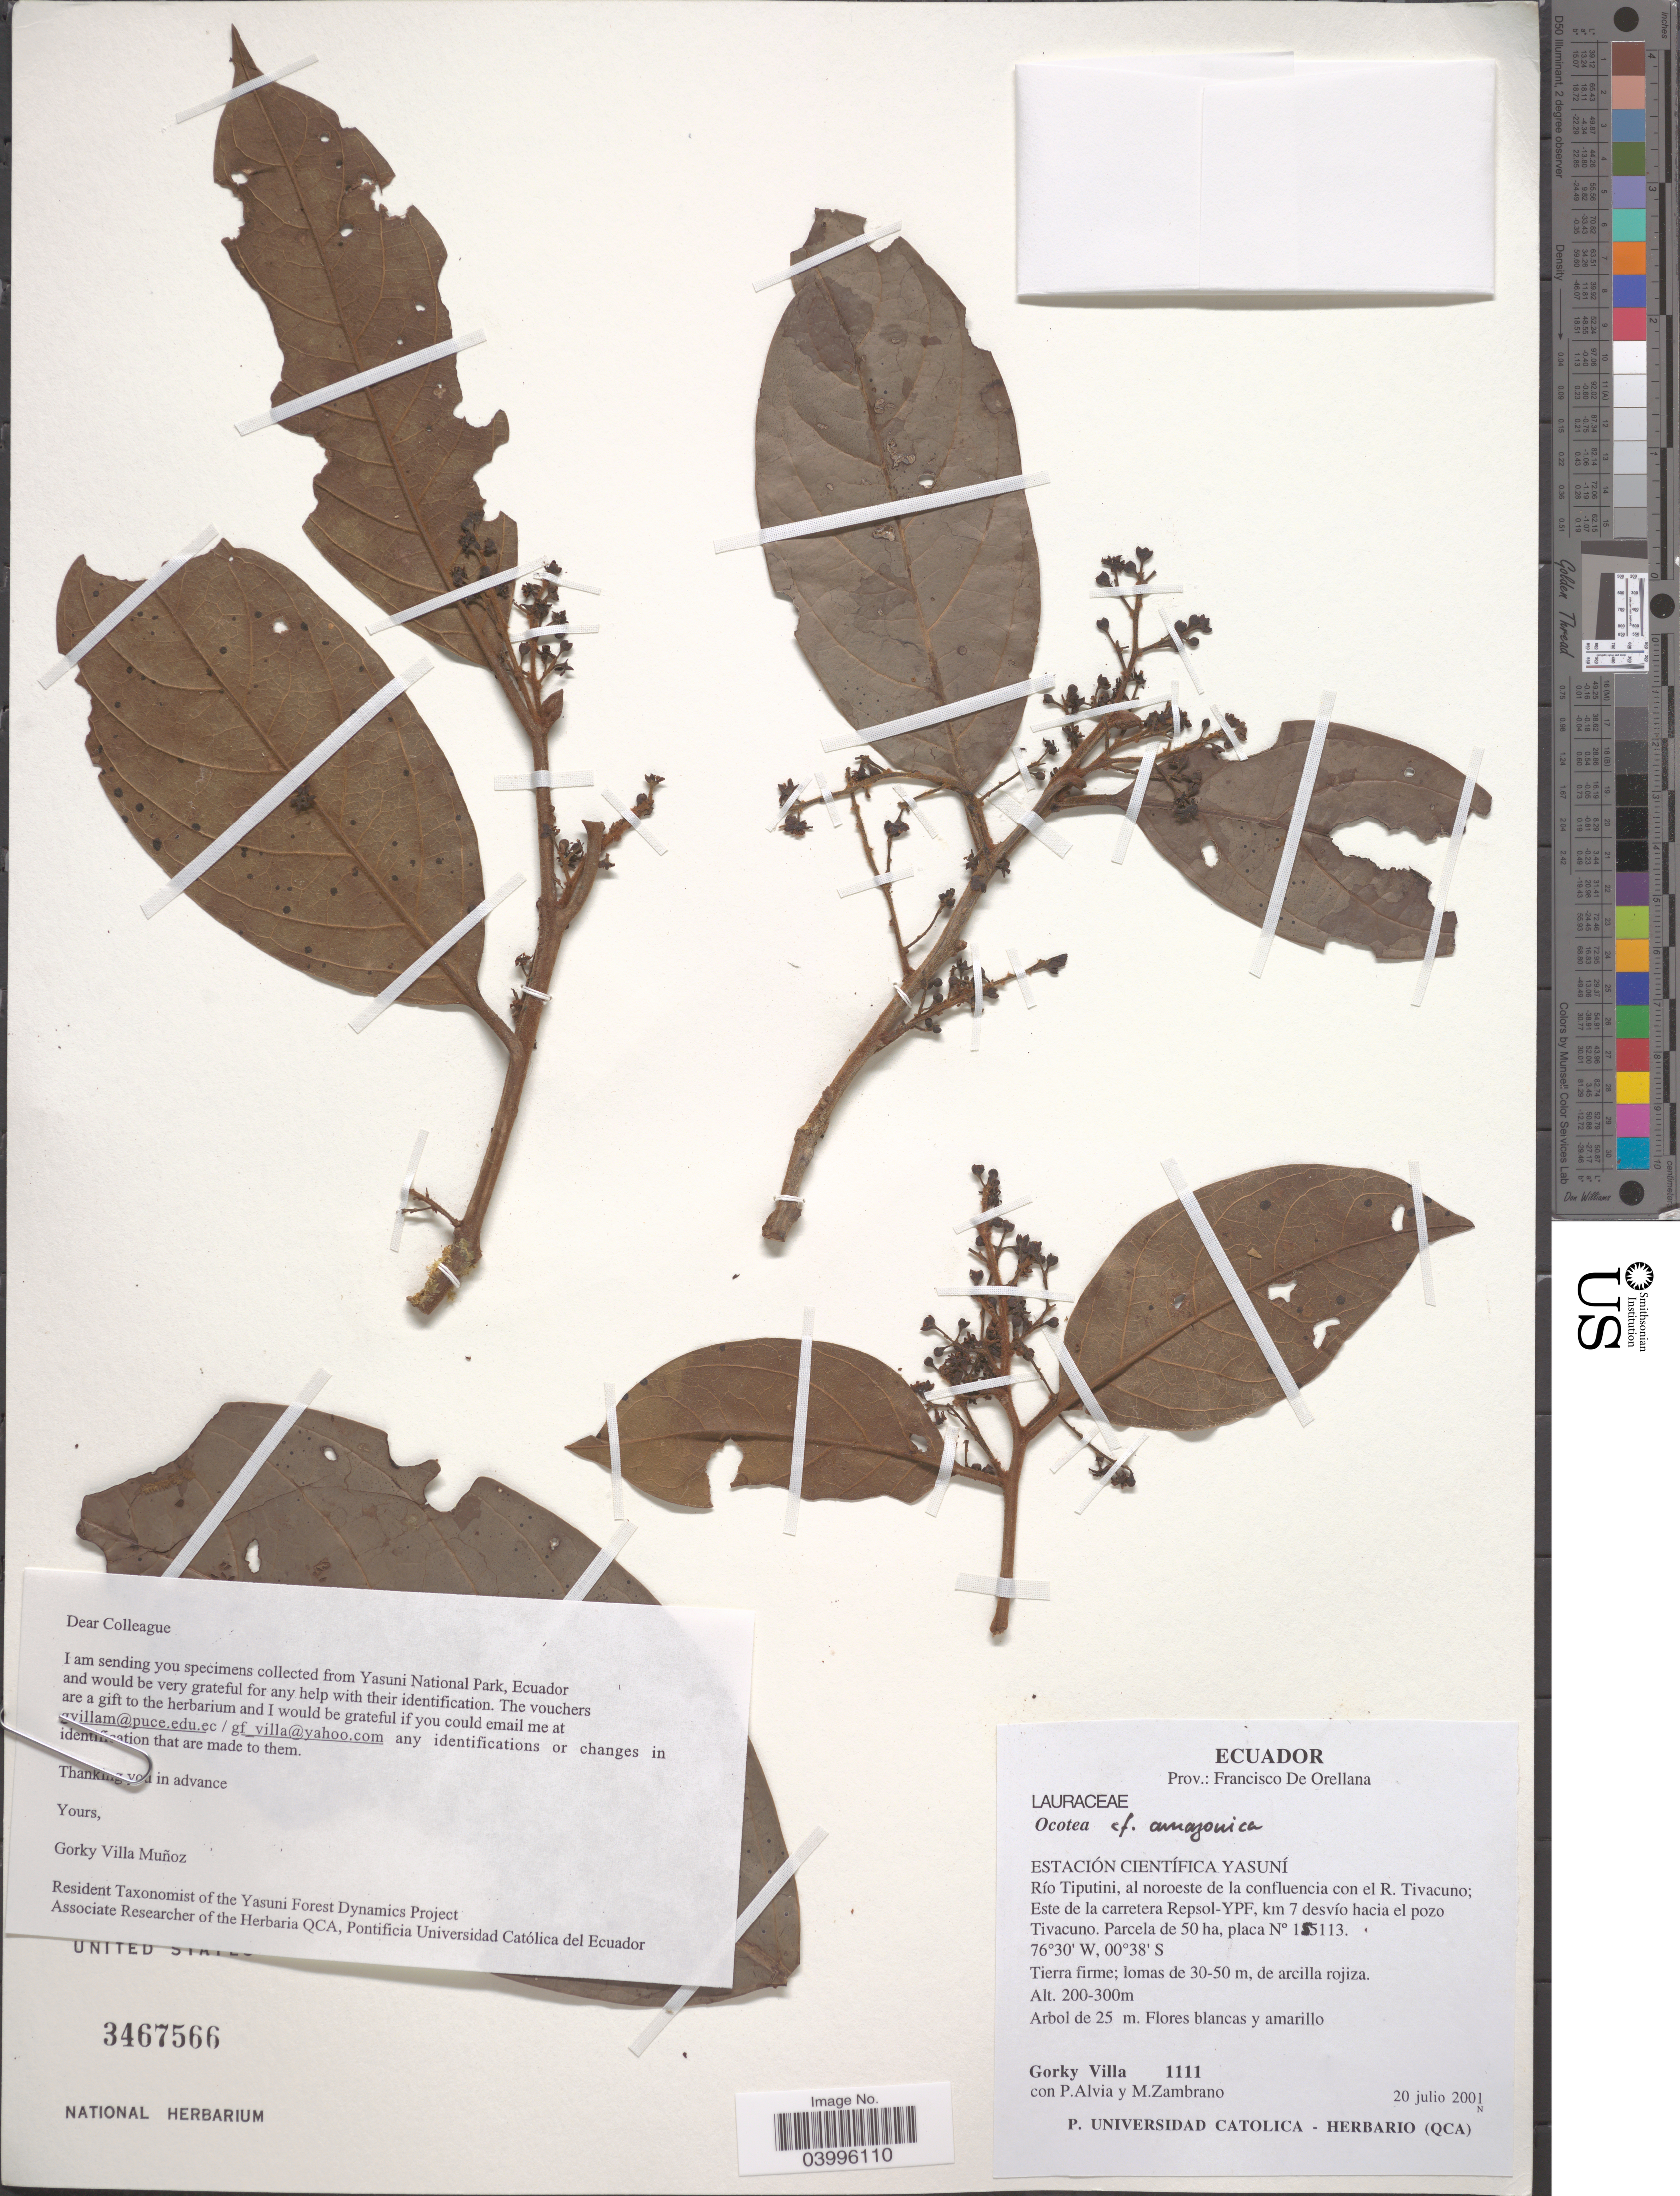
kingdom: Plantae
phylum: Tracheophyta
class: Magnoliopsida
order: Laurales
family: Lauraceae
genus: Ocotea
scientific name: Ocotea amazonica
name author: (Meisn.) Mez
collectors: G. Villa, P. Alvia & M. Zambrano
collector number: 1111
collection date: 2001-07-20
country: Ecuador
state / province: Orellana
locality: Francisco De Orellana. Estación Científica Yasuní. Río Tiputini, al noroeste de la confluencia con el R. Tivacuno; Este de la carretera Repsol-YPF, km 7 desvío hacia el pozo Tivacuno.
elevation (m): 200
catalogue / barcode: US 3467566